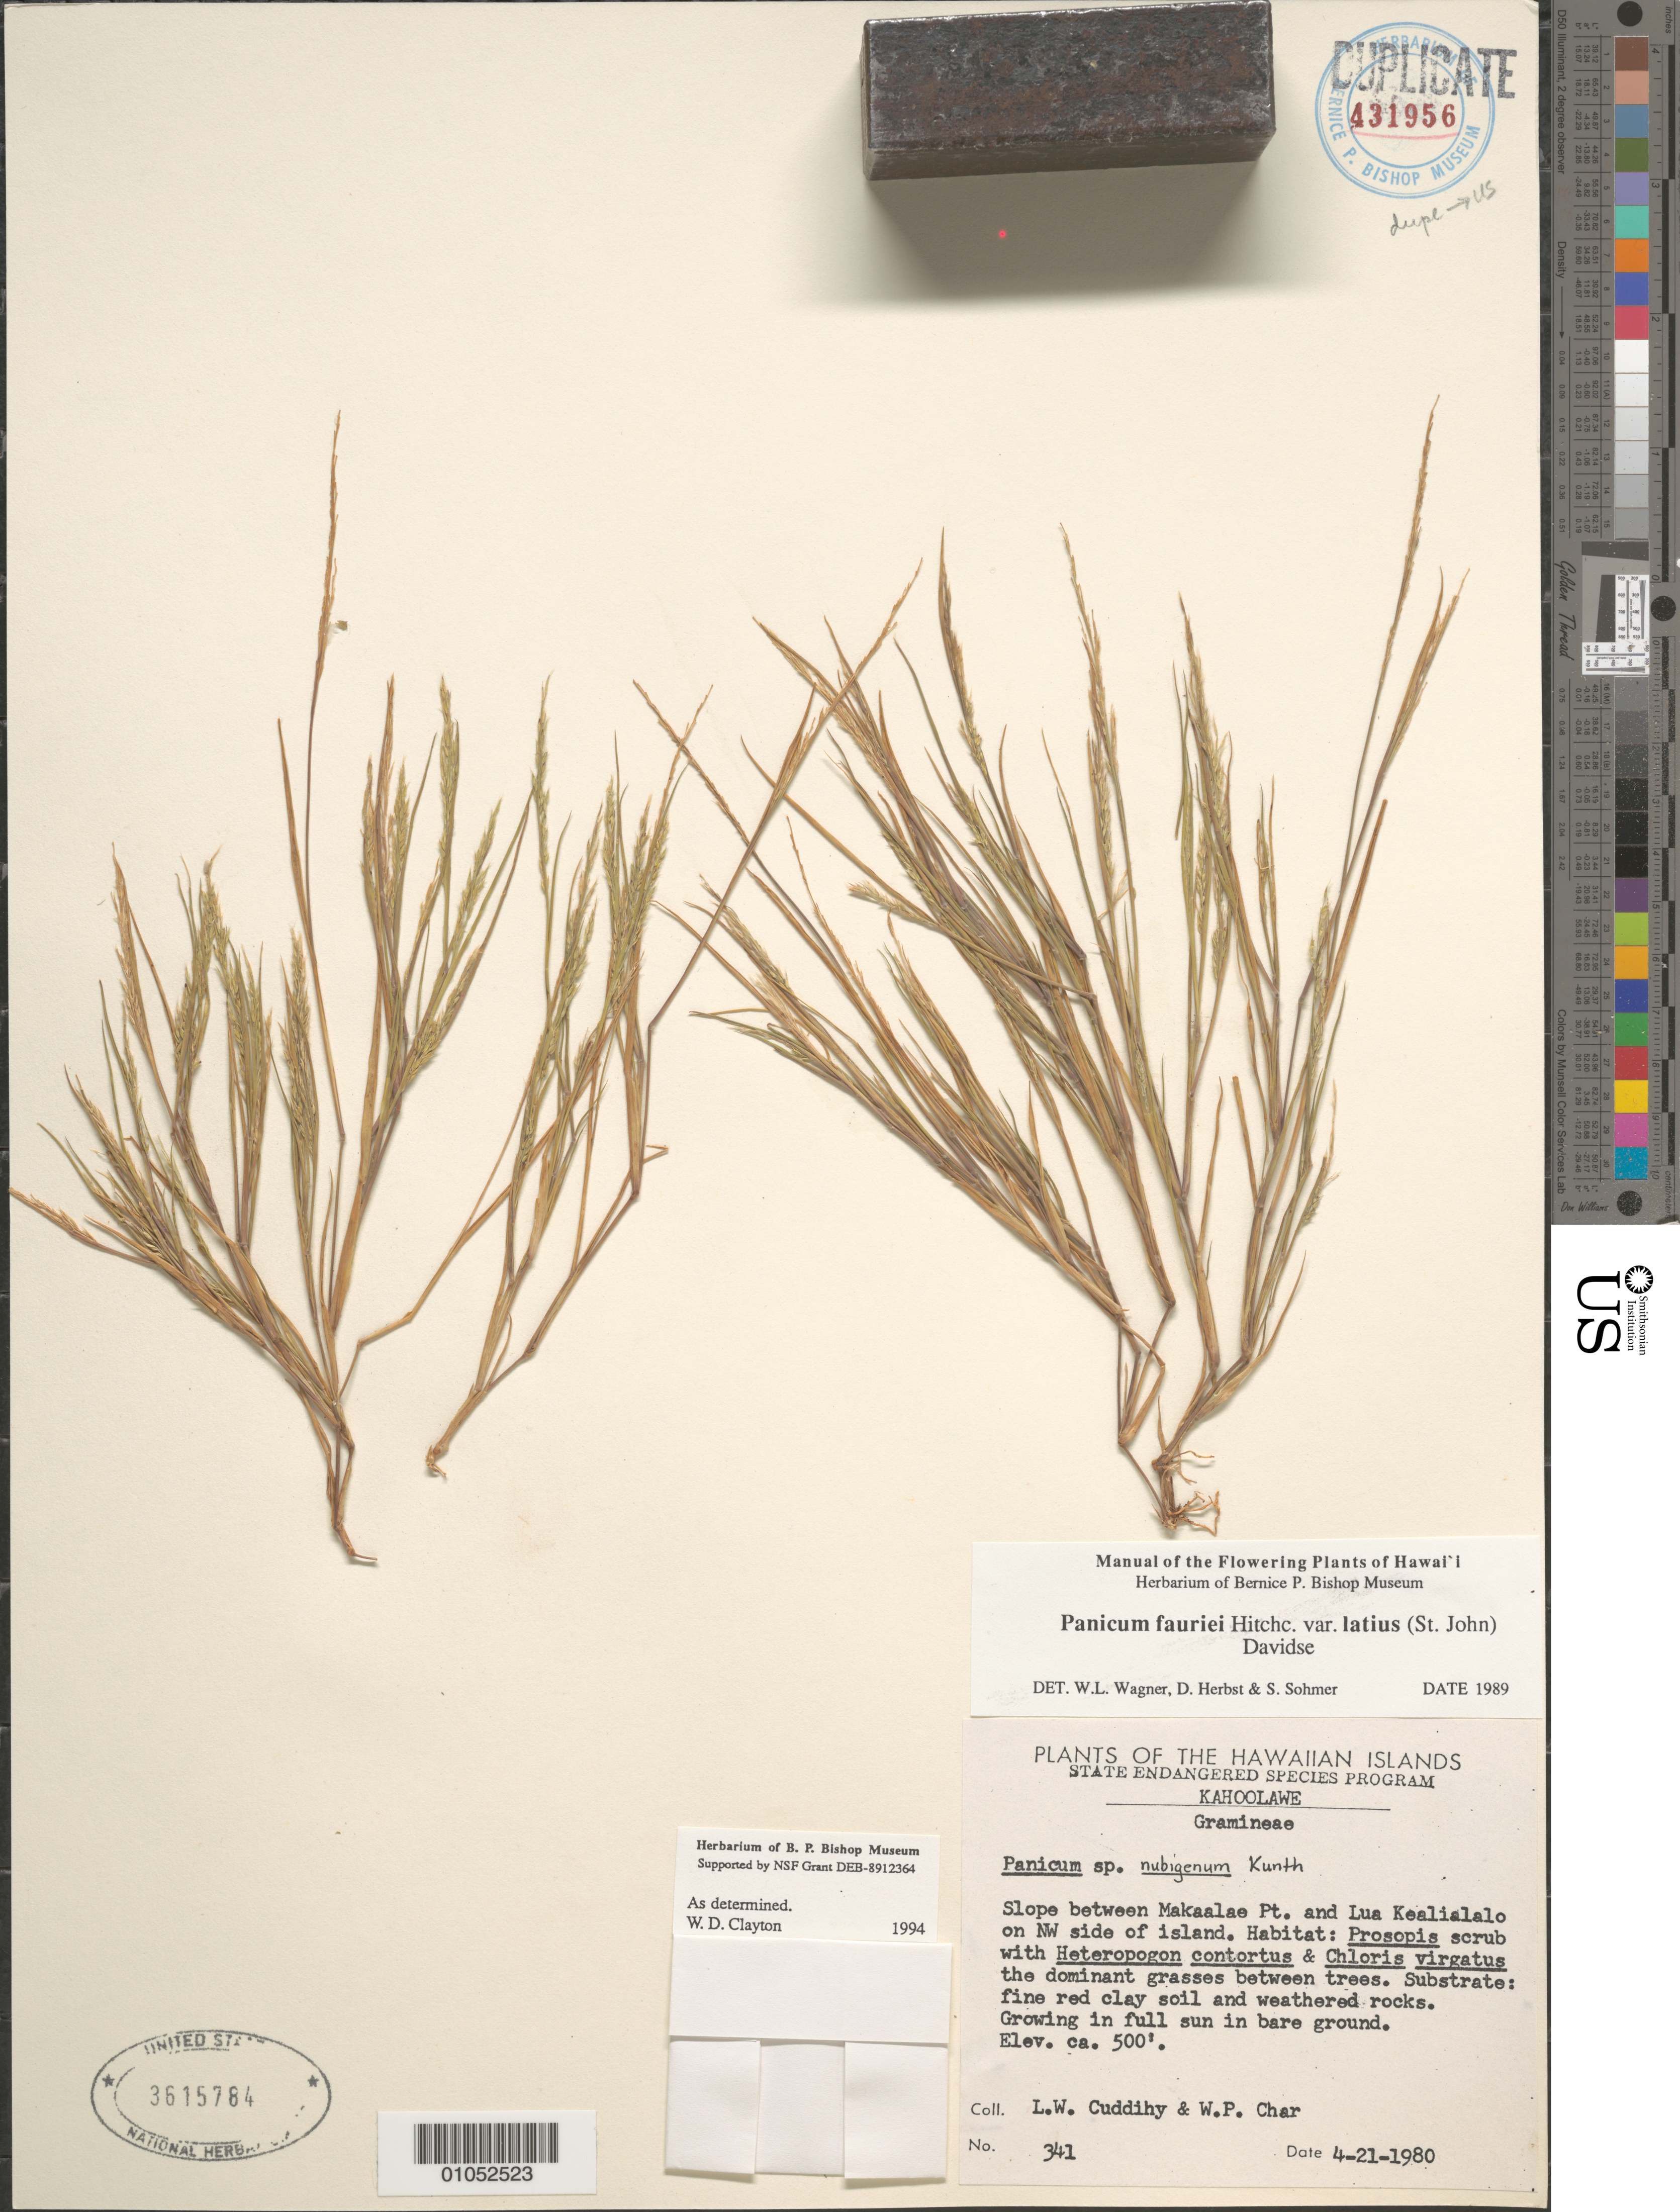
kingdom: Plantae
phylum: Tracheophyta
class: Liliopsida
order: Poales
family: Poaceae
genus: Panicum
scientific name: Panicum fauriei var. latius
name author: (H. St. John) Davidse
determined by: Herbst, D. R.; Sohmer, S. H.; Wagner, W. L.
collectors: L. Cuddihy & W. Char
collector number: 341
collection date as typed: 21 Apr 1980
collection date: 1980-04-21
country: United States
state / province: Hawaii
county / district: Maui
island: Kaho'olawe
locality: Slope between Makaalae Point and Lua Kealialalo on NW side of island.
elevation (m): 152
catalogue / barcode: US 3615724